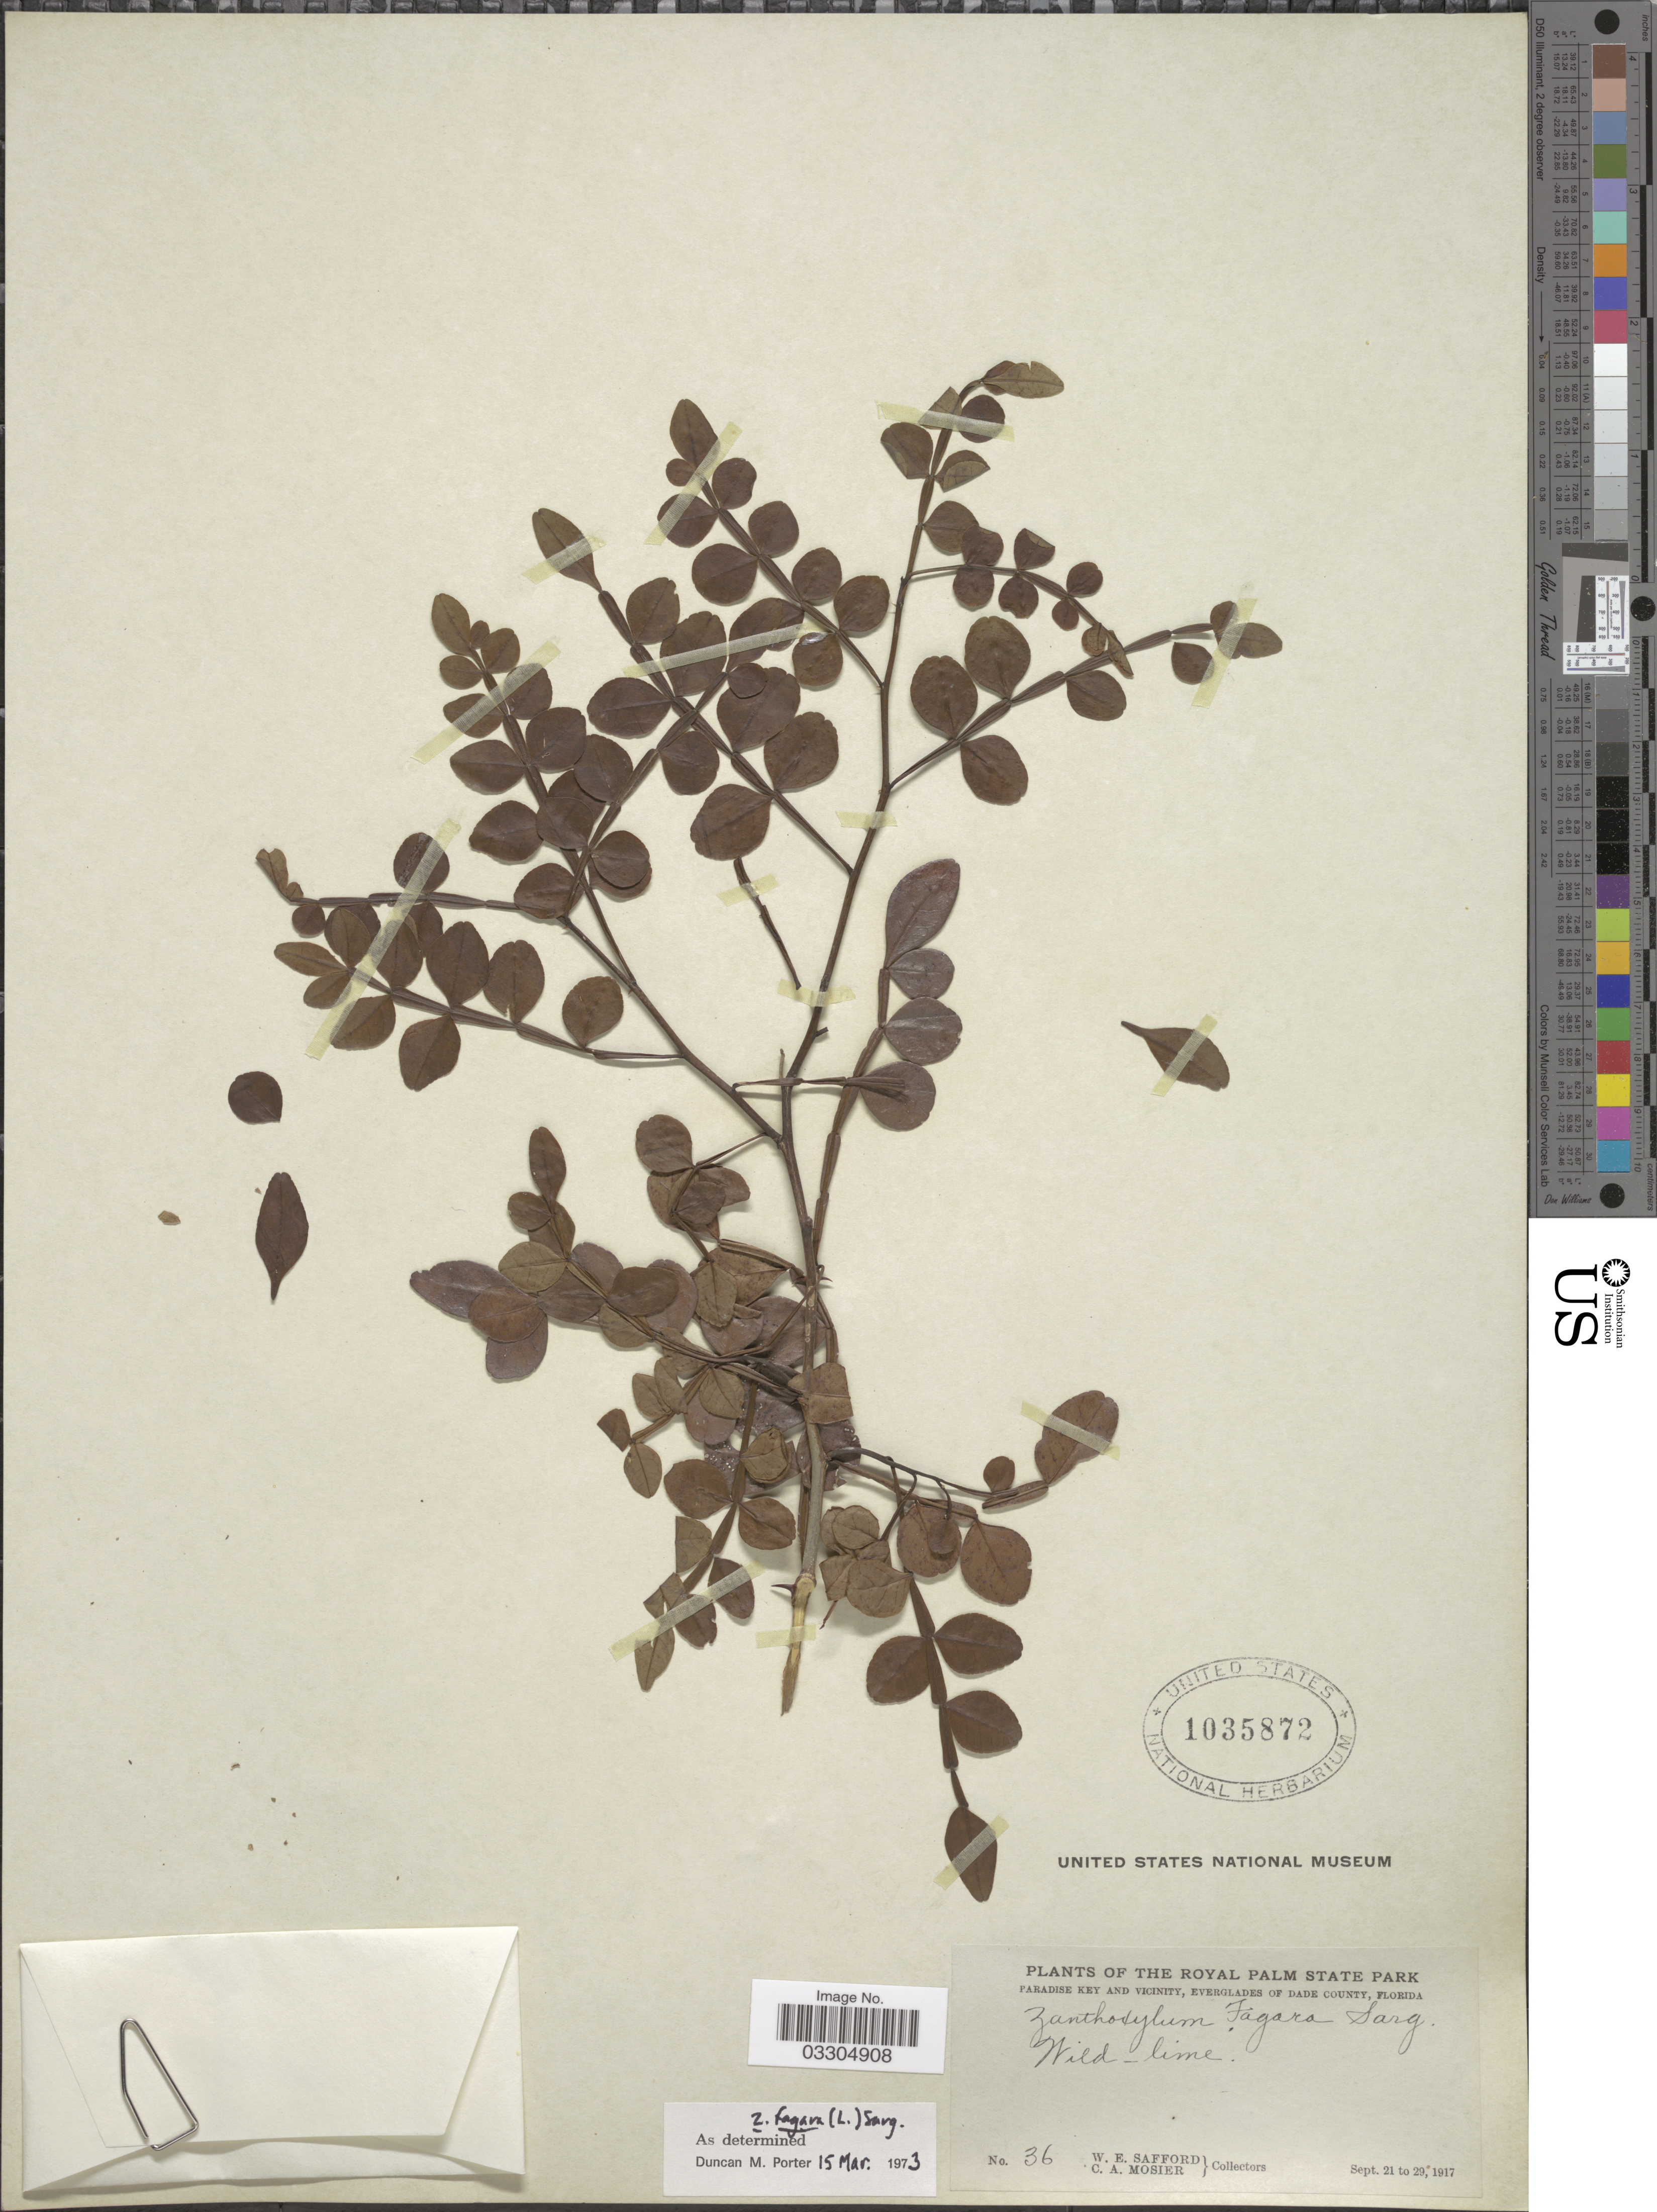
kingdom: Plantae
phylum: Tracheophyta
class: Magnoliopsida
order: Sapindales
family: Rutaceae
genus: Zanthoxylum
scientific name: Zanthoxylum fagara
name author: (L.) Sarg.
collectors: W. E. Safford & C. A. Mosier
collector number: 36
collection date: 1917-09-21/1917-09-29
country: United States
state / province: Florida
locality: The Royal Palm State Park. Paradise Key and vicinity, Everglades of Dade County.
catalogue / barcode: US 1035872